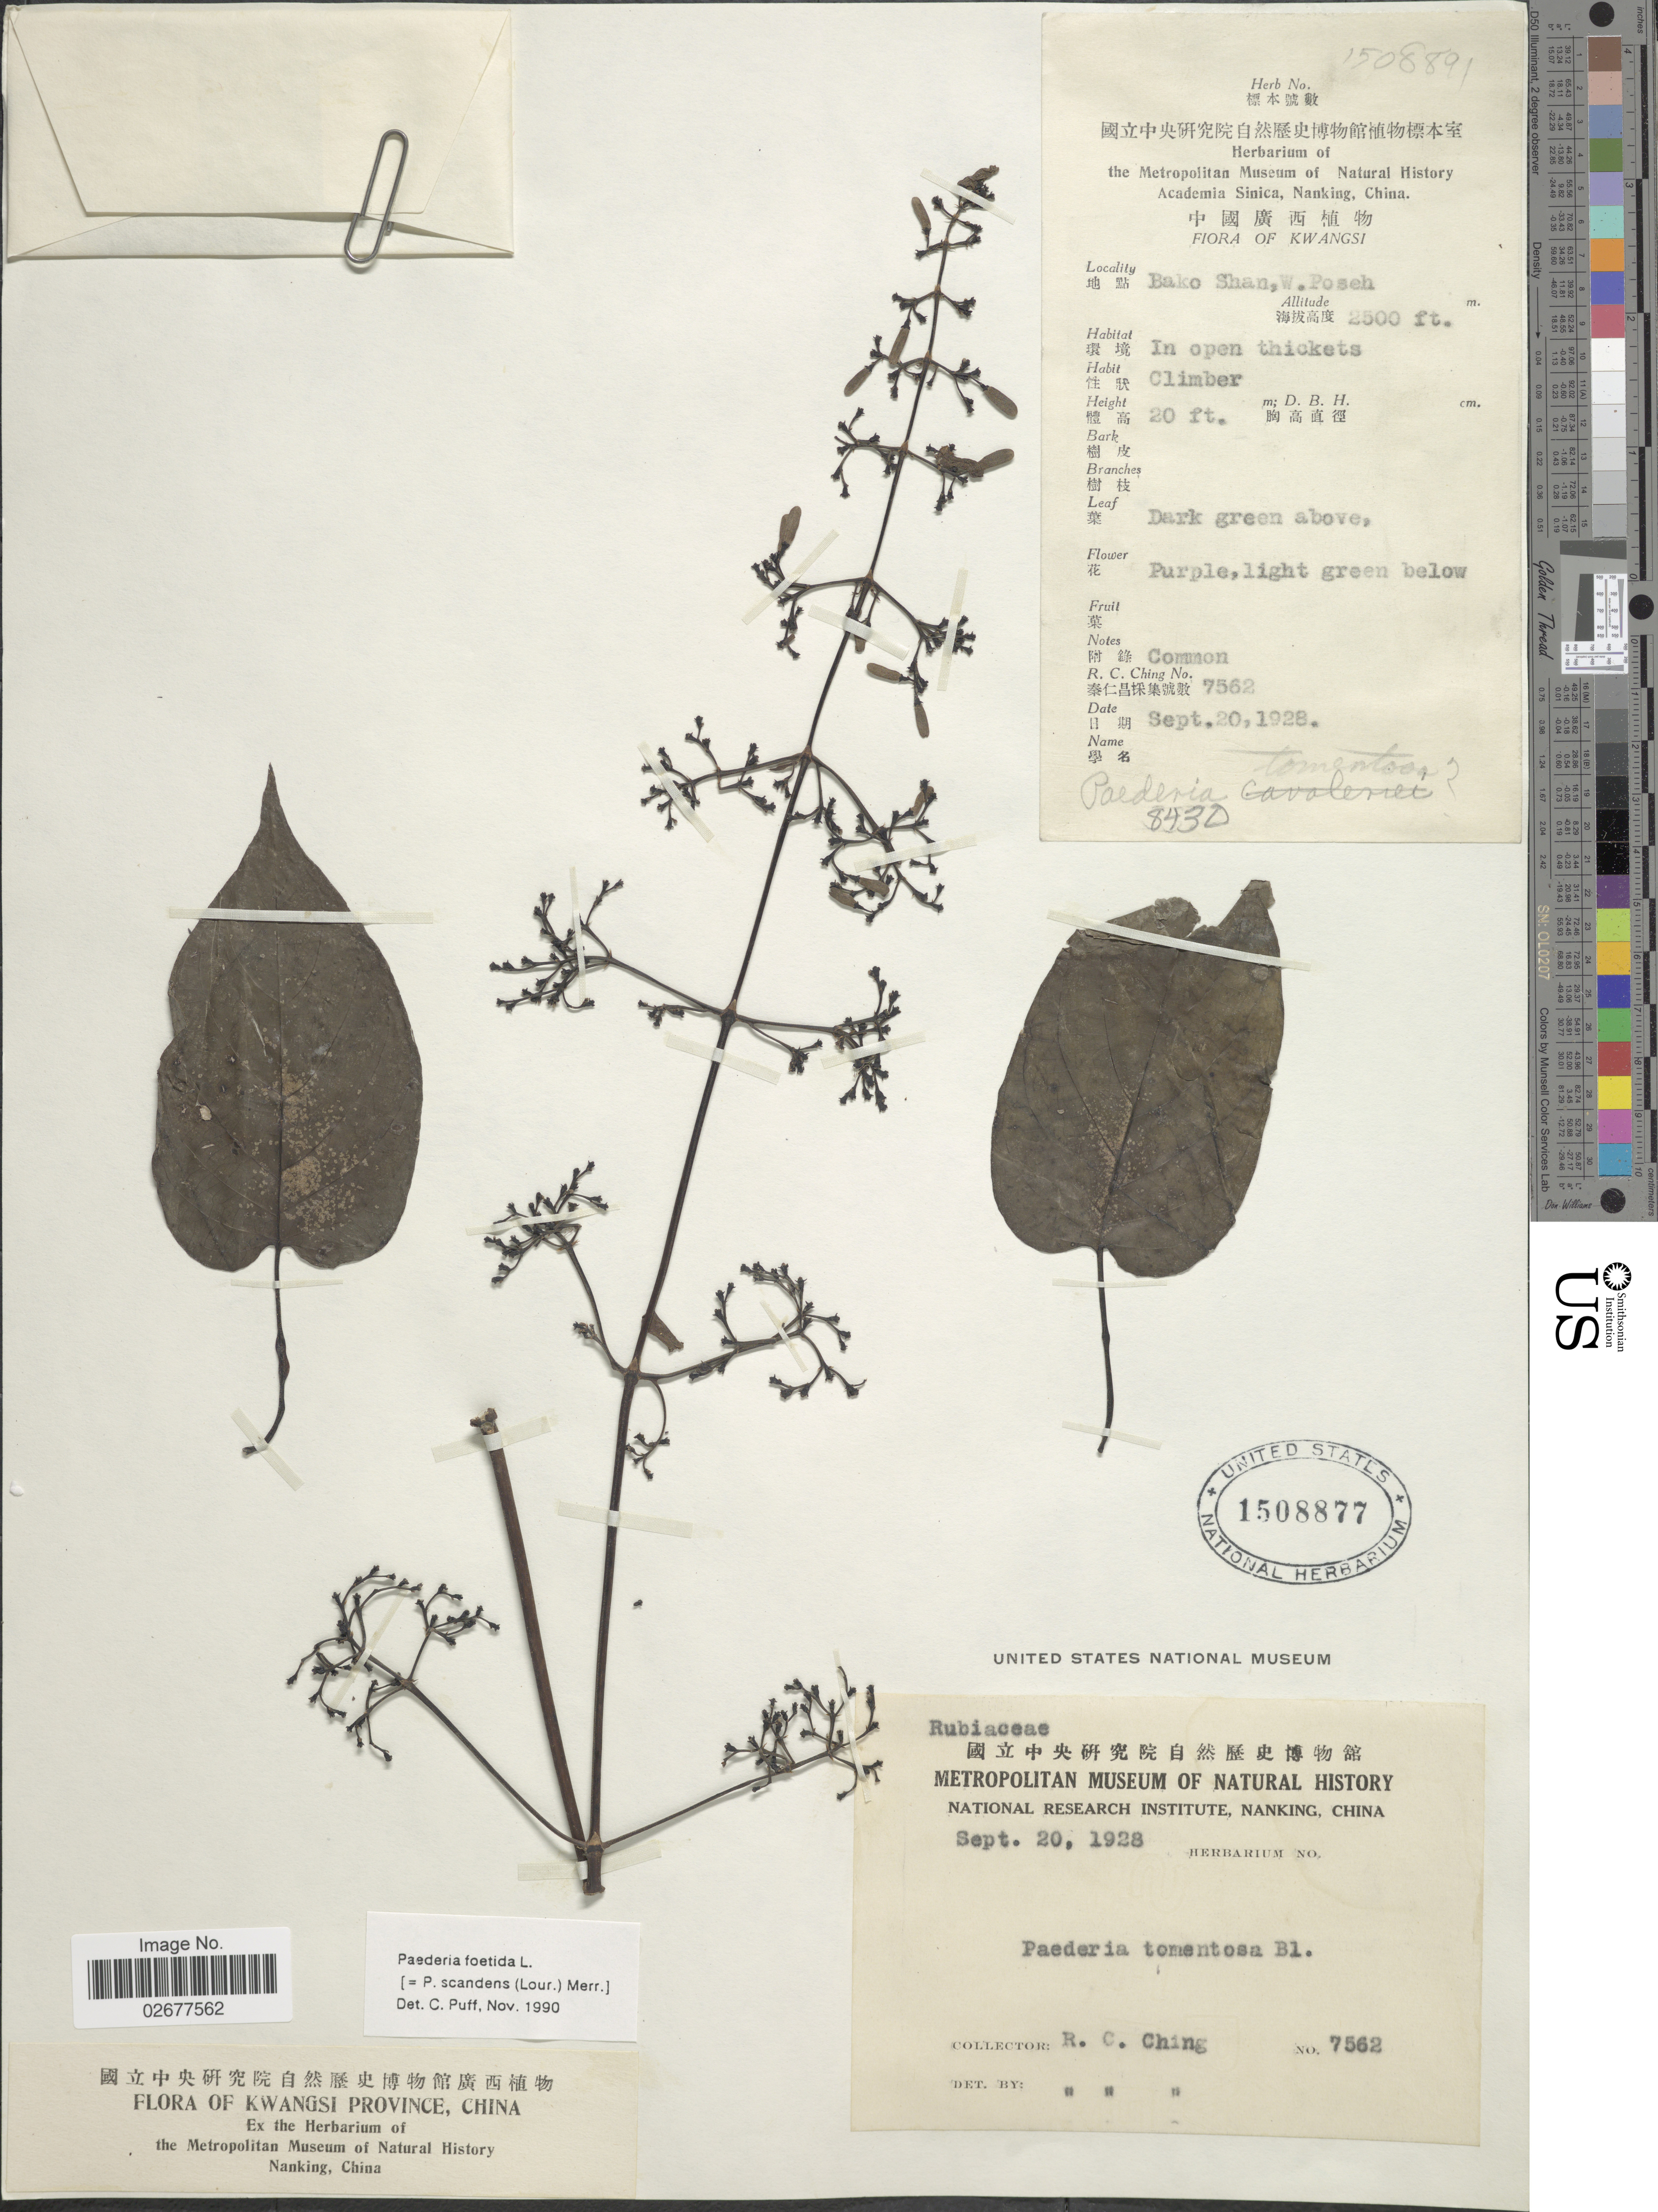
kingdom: Plantae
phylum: Tracheophyta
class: Magnoliopsida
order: Gentianales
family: Rubiaceae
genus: Paederia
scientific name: Paederia foetida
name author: Wall.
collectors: R. C. Ching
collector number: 7562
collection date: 1928-09-20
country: China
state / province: Guangxi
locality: Kwangsi Province. Bako Shan, W. Posch.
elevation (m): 762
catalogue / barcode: US 1508877